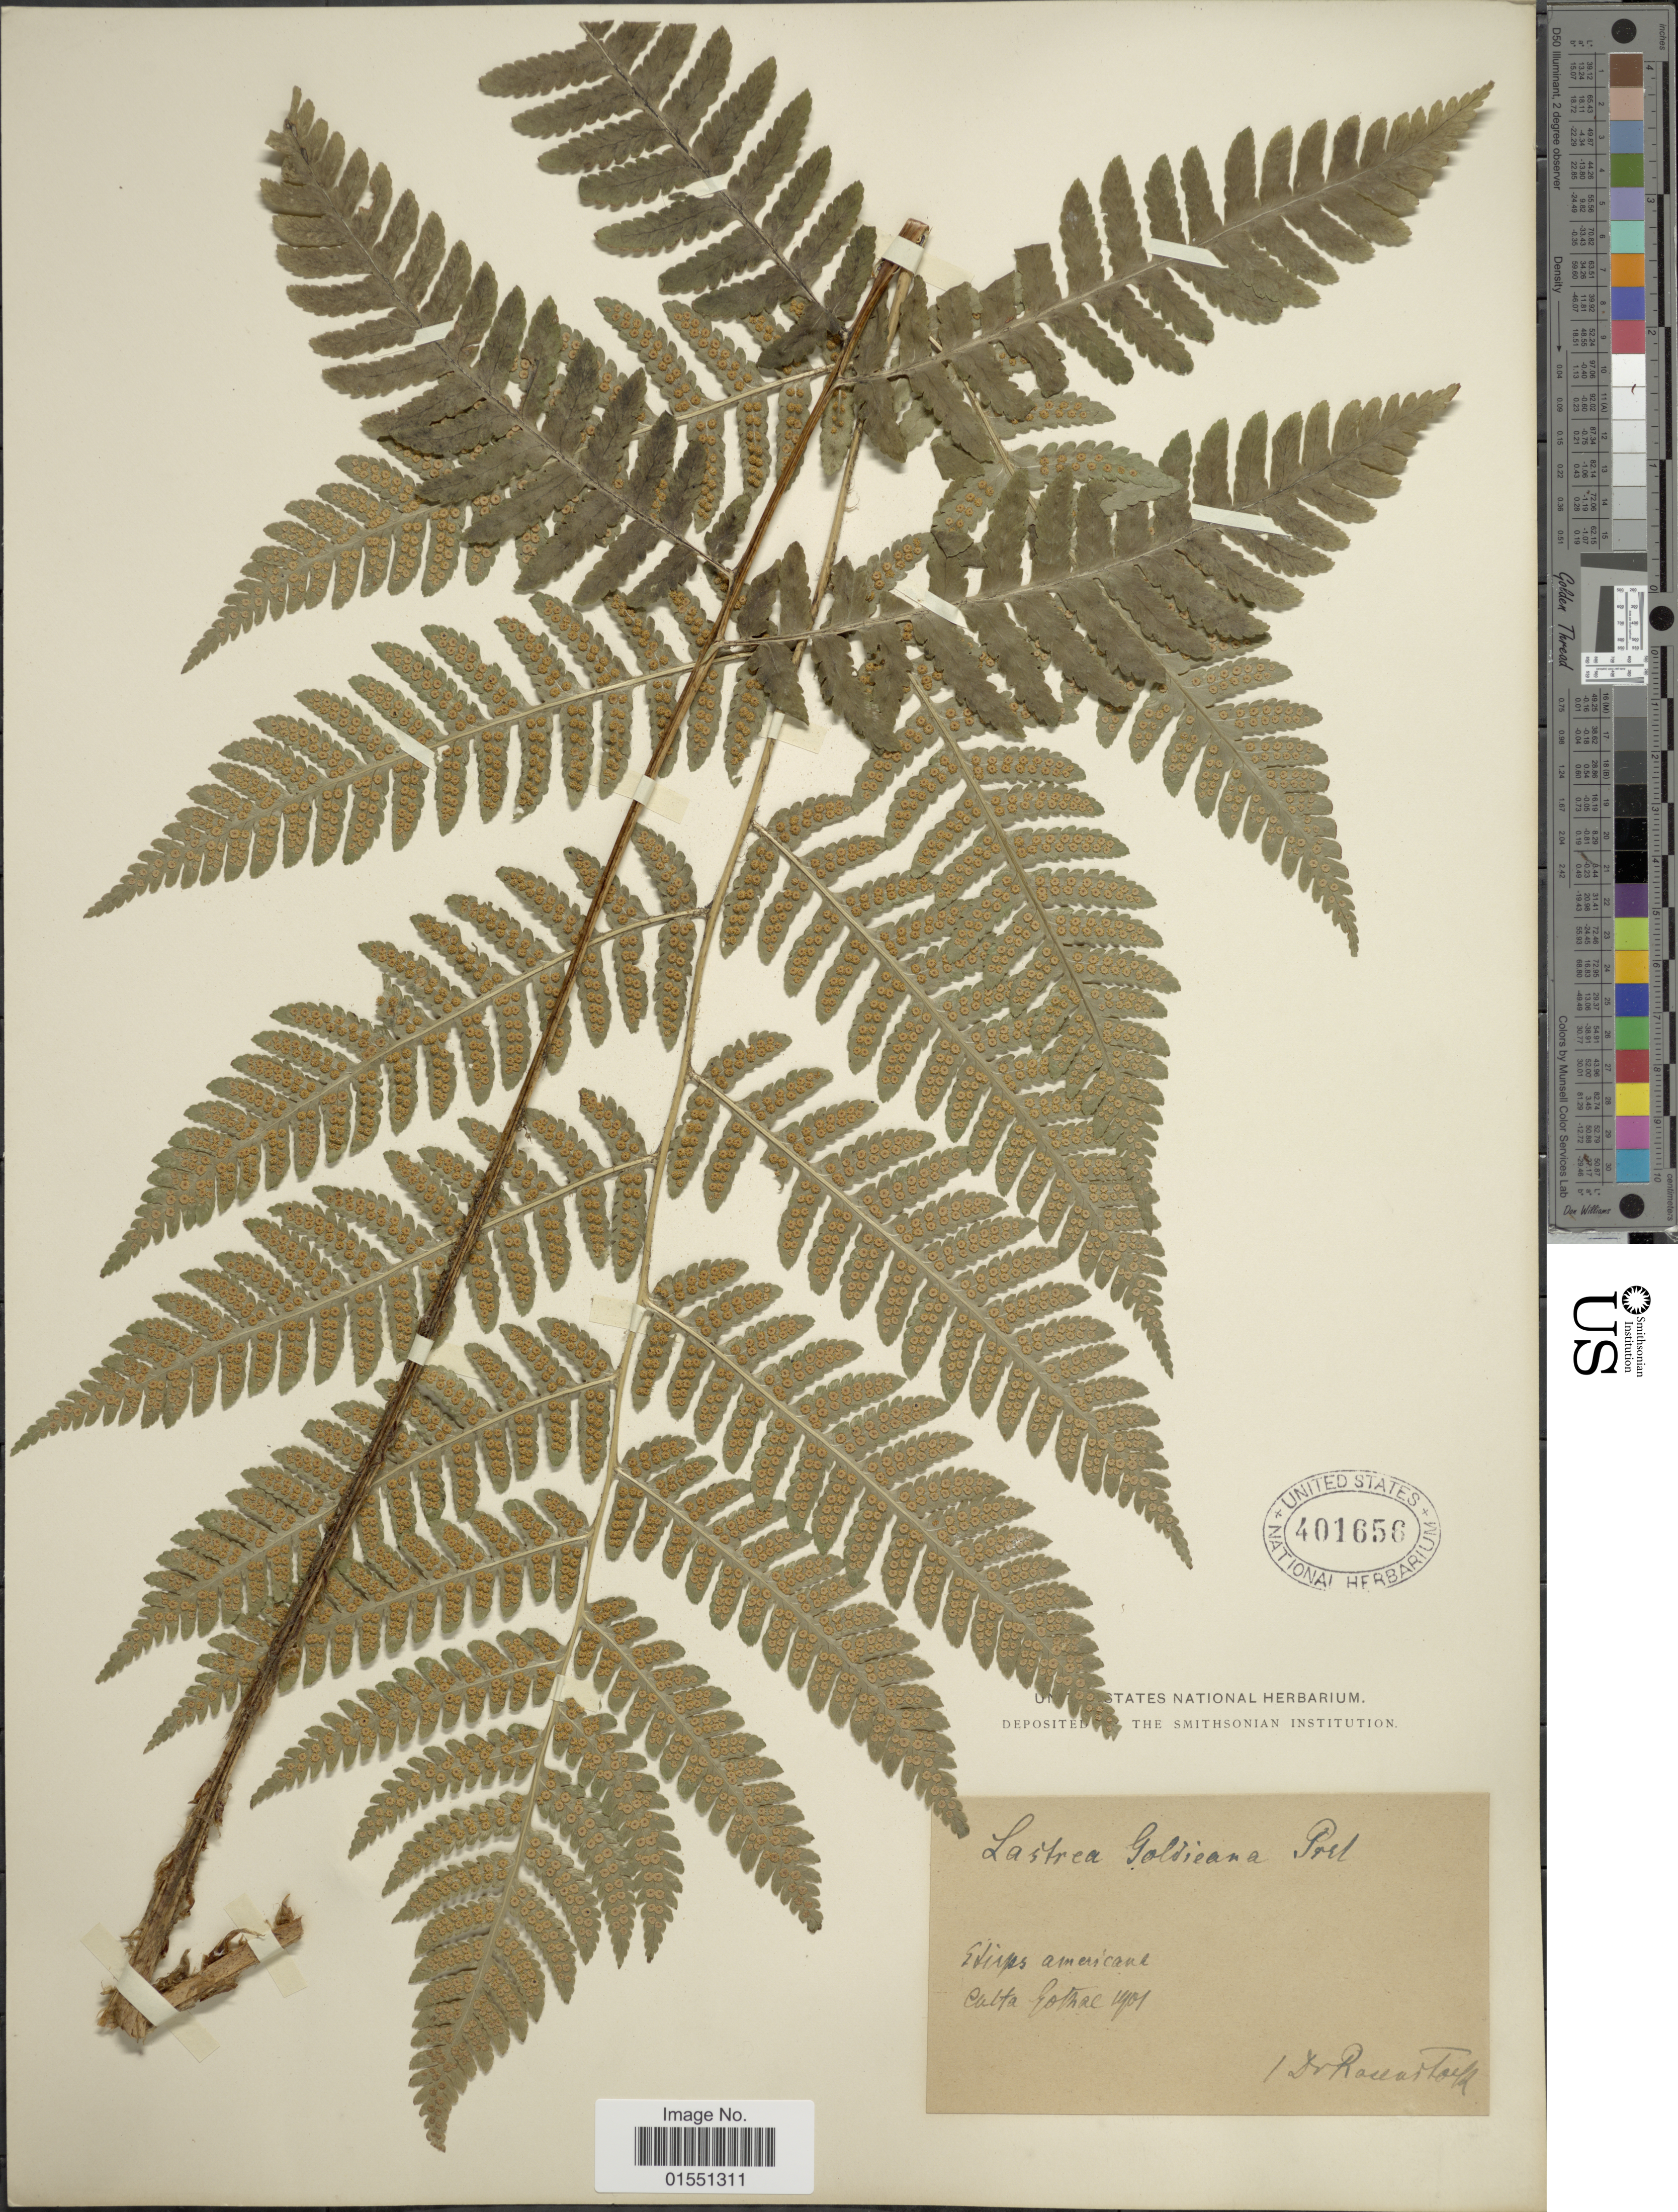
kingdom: Plantae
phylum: Tracheophyta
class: Polypodiopsida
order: Polypodiales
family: Dryopteridaceae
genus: Dryopteris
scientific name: Dryopteris goldiana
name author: (Hook. ex Goldie) A. Gray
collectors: -- Rosenstock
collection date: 1901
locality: Culta Gormac [interpreted]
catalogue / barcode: US 401656